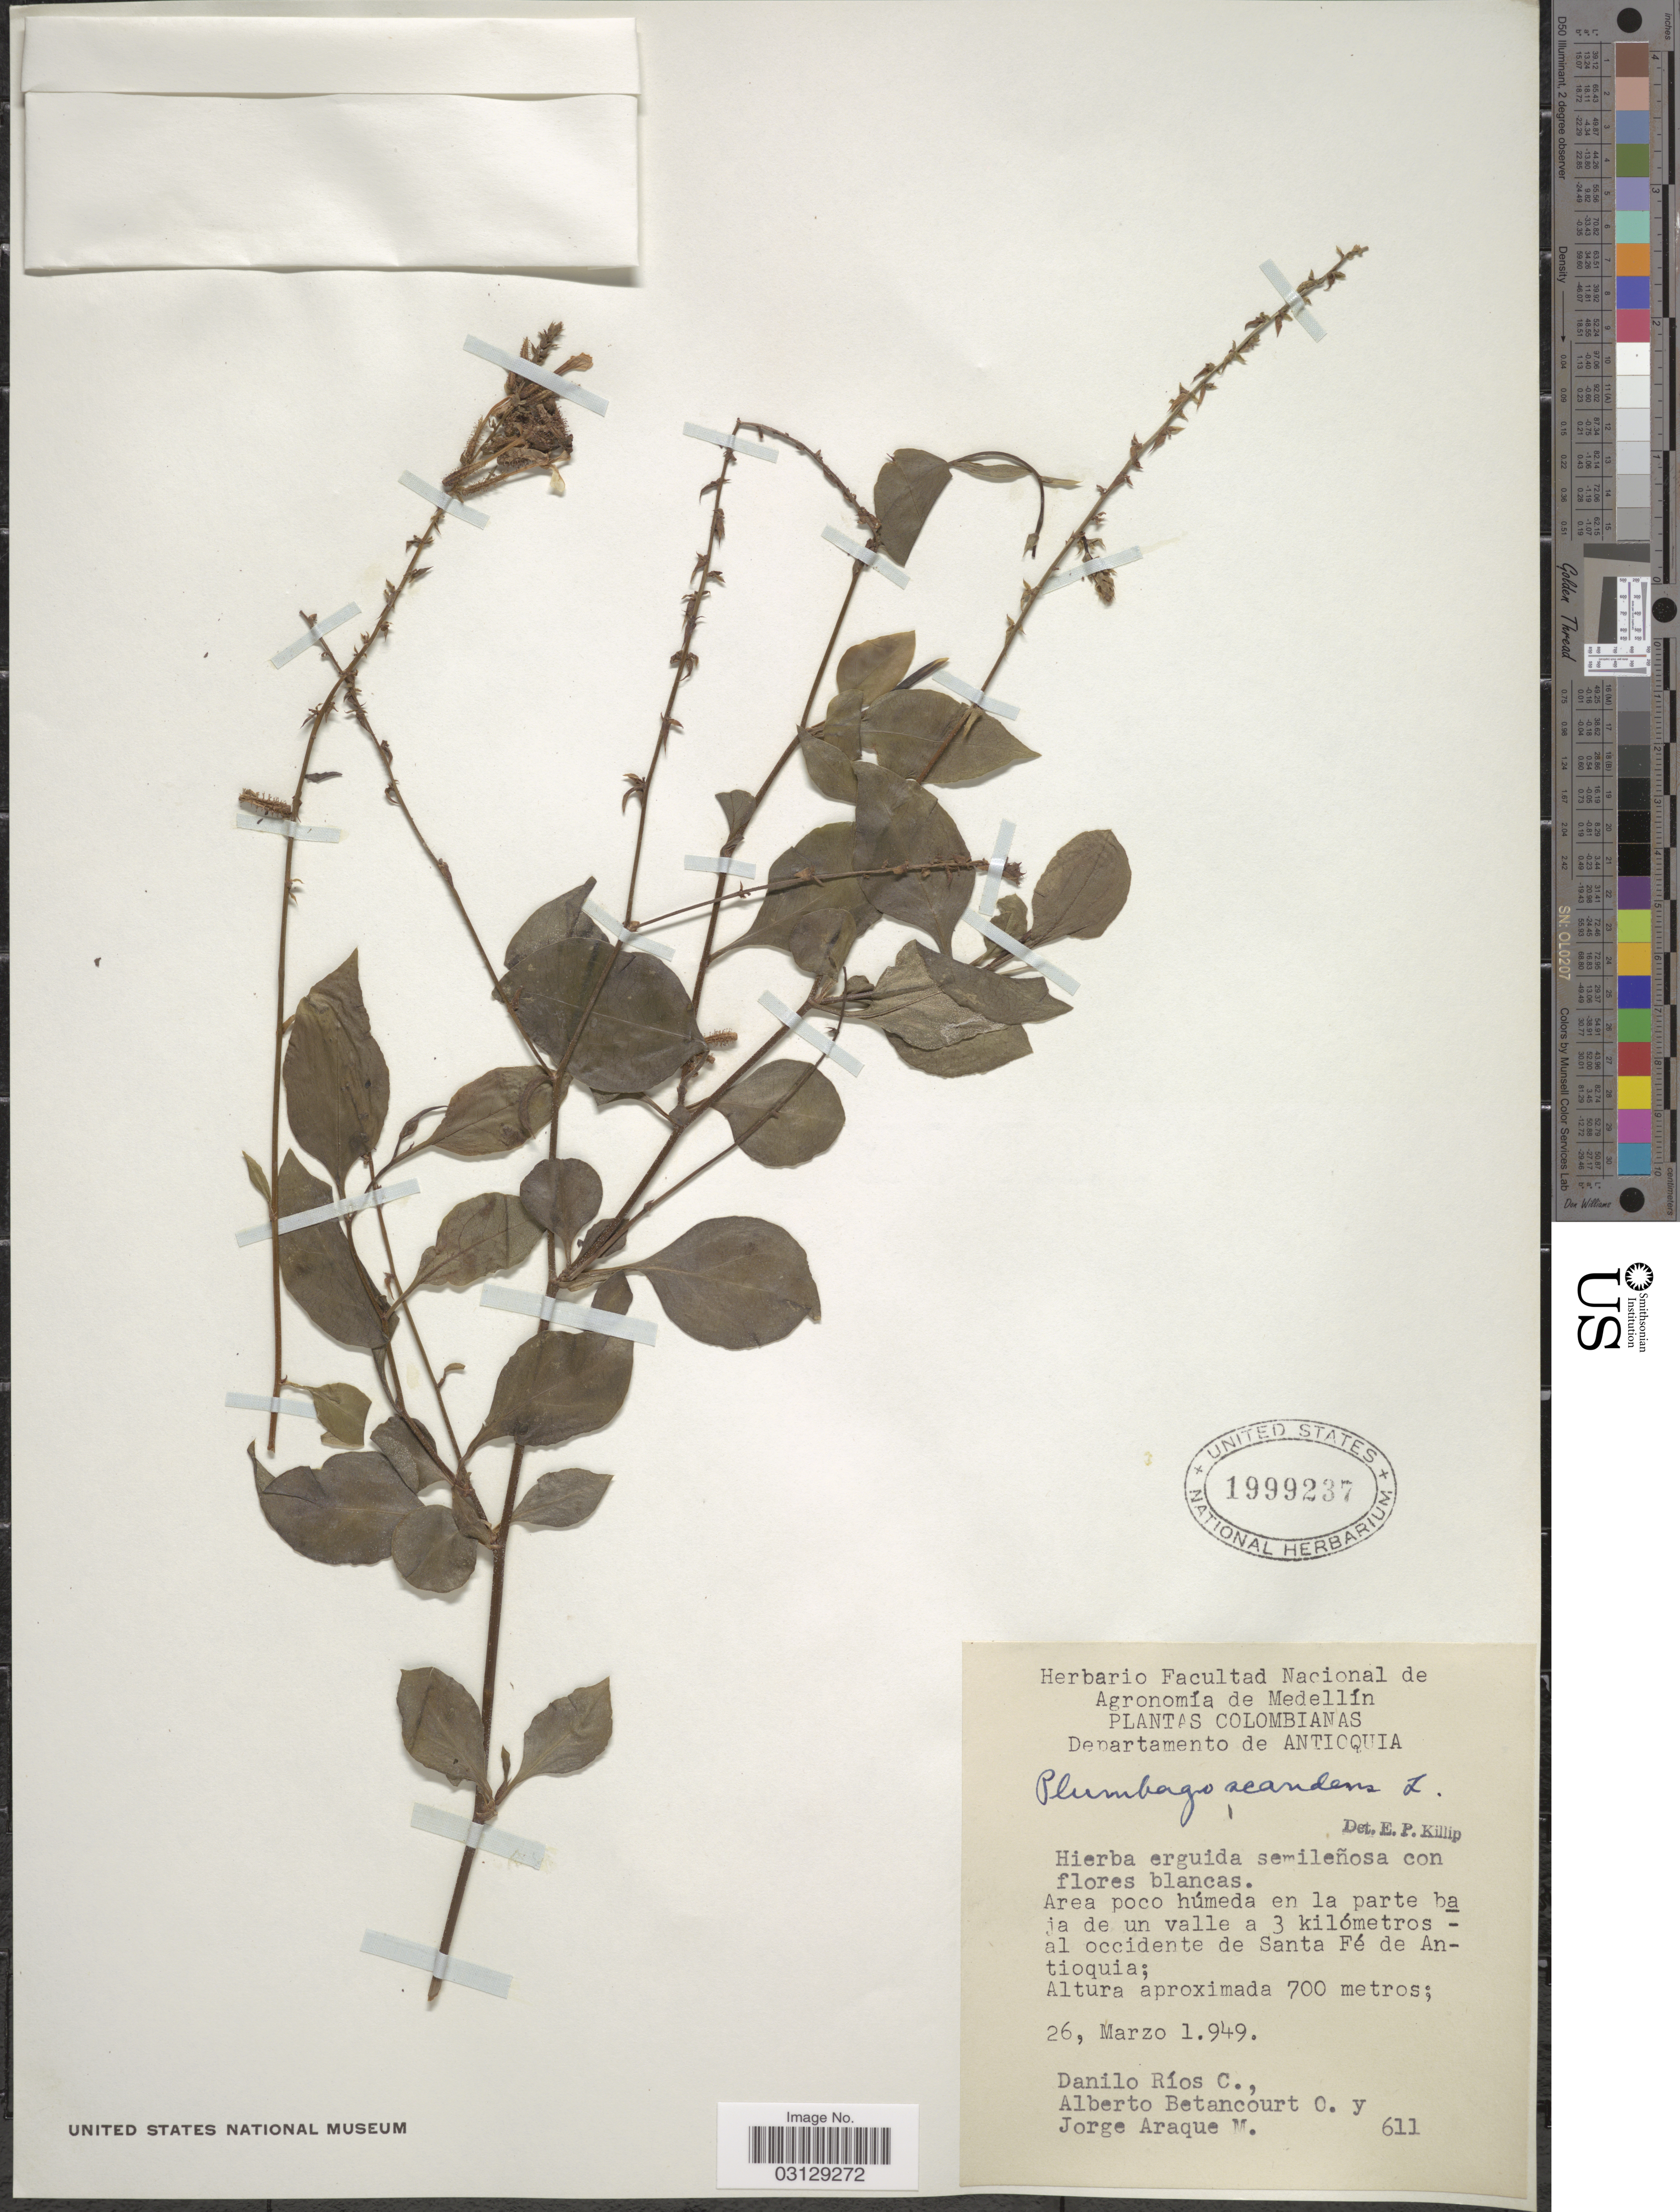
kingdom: Plantae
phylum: Tracheophyta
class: Magnoliopsida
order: Caryophyllales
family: Plumbaginaceae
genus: Plumbago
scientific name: Plumbago scandens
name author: L.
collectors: D. Rios C., A. Betancourt O. & J. Araque Molina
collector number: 611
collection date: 1949-03-26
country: Colombia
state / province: Antioquia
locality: Departamento de Antioquia. En la parte baja de un valle a 3 kilómetros - al occidente de Santa Fé de Antioquia.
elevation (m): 700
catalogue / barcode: US 1999237